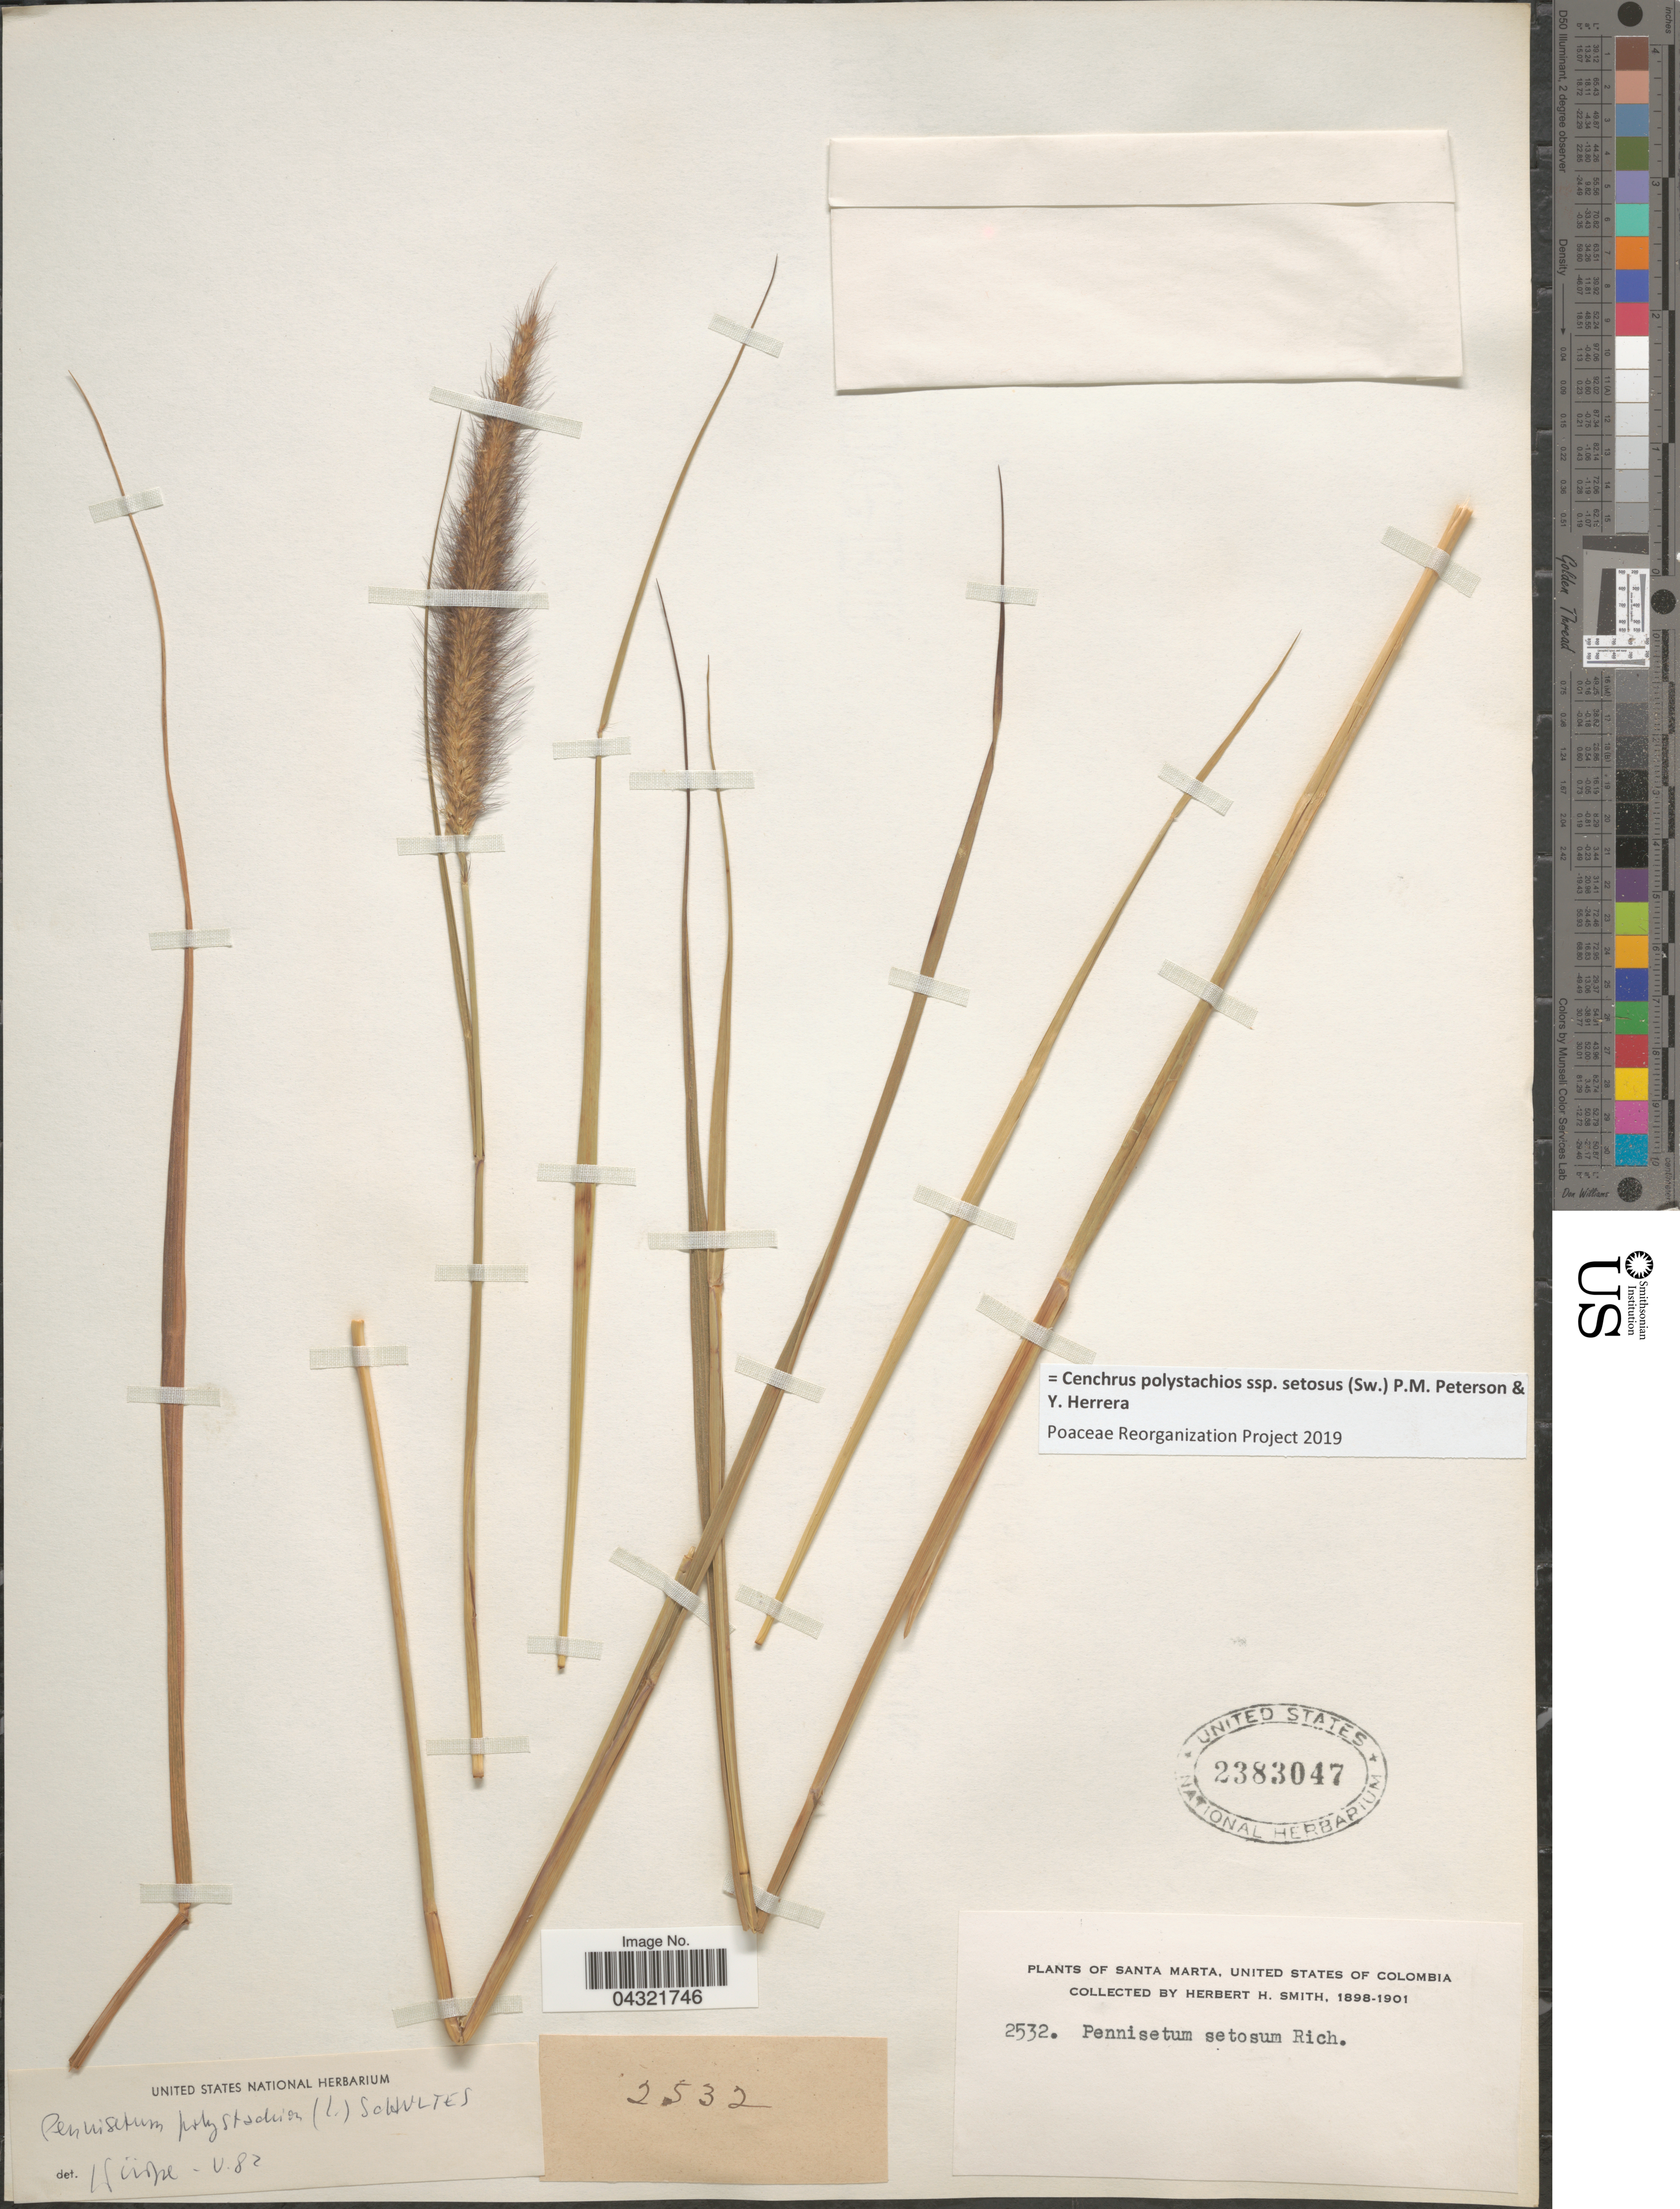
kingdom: Plantae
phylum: Tracheophyta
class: Liliopsida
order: Poales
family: Poaceae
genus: Cenchrus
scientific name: Cenchrus polystachios subsp. setosus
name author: (Sw.) P.M. Peterson & Y. Herrera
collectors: Herbert H. Smith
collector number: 2532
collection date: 1898/1901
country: Colombia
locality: Santa Marta, United States of Colombia.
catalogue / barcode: US 2383047